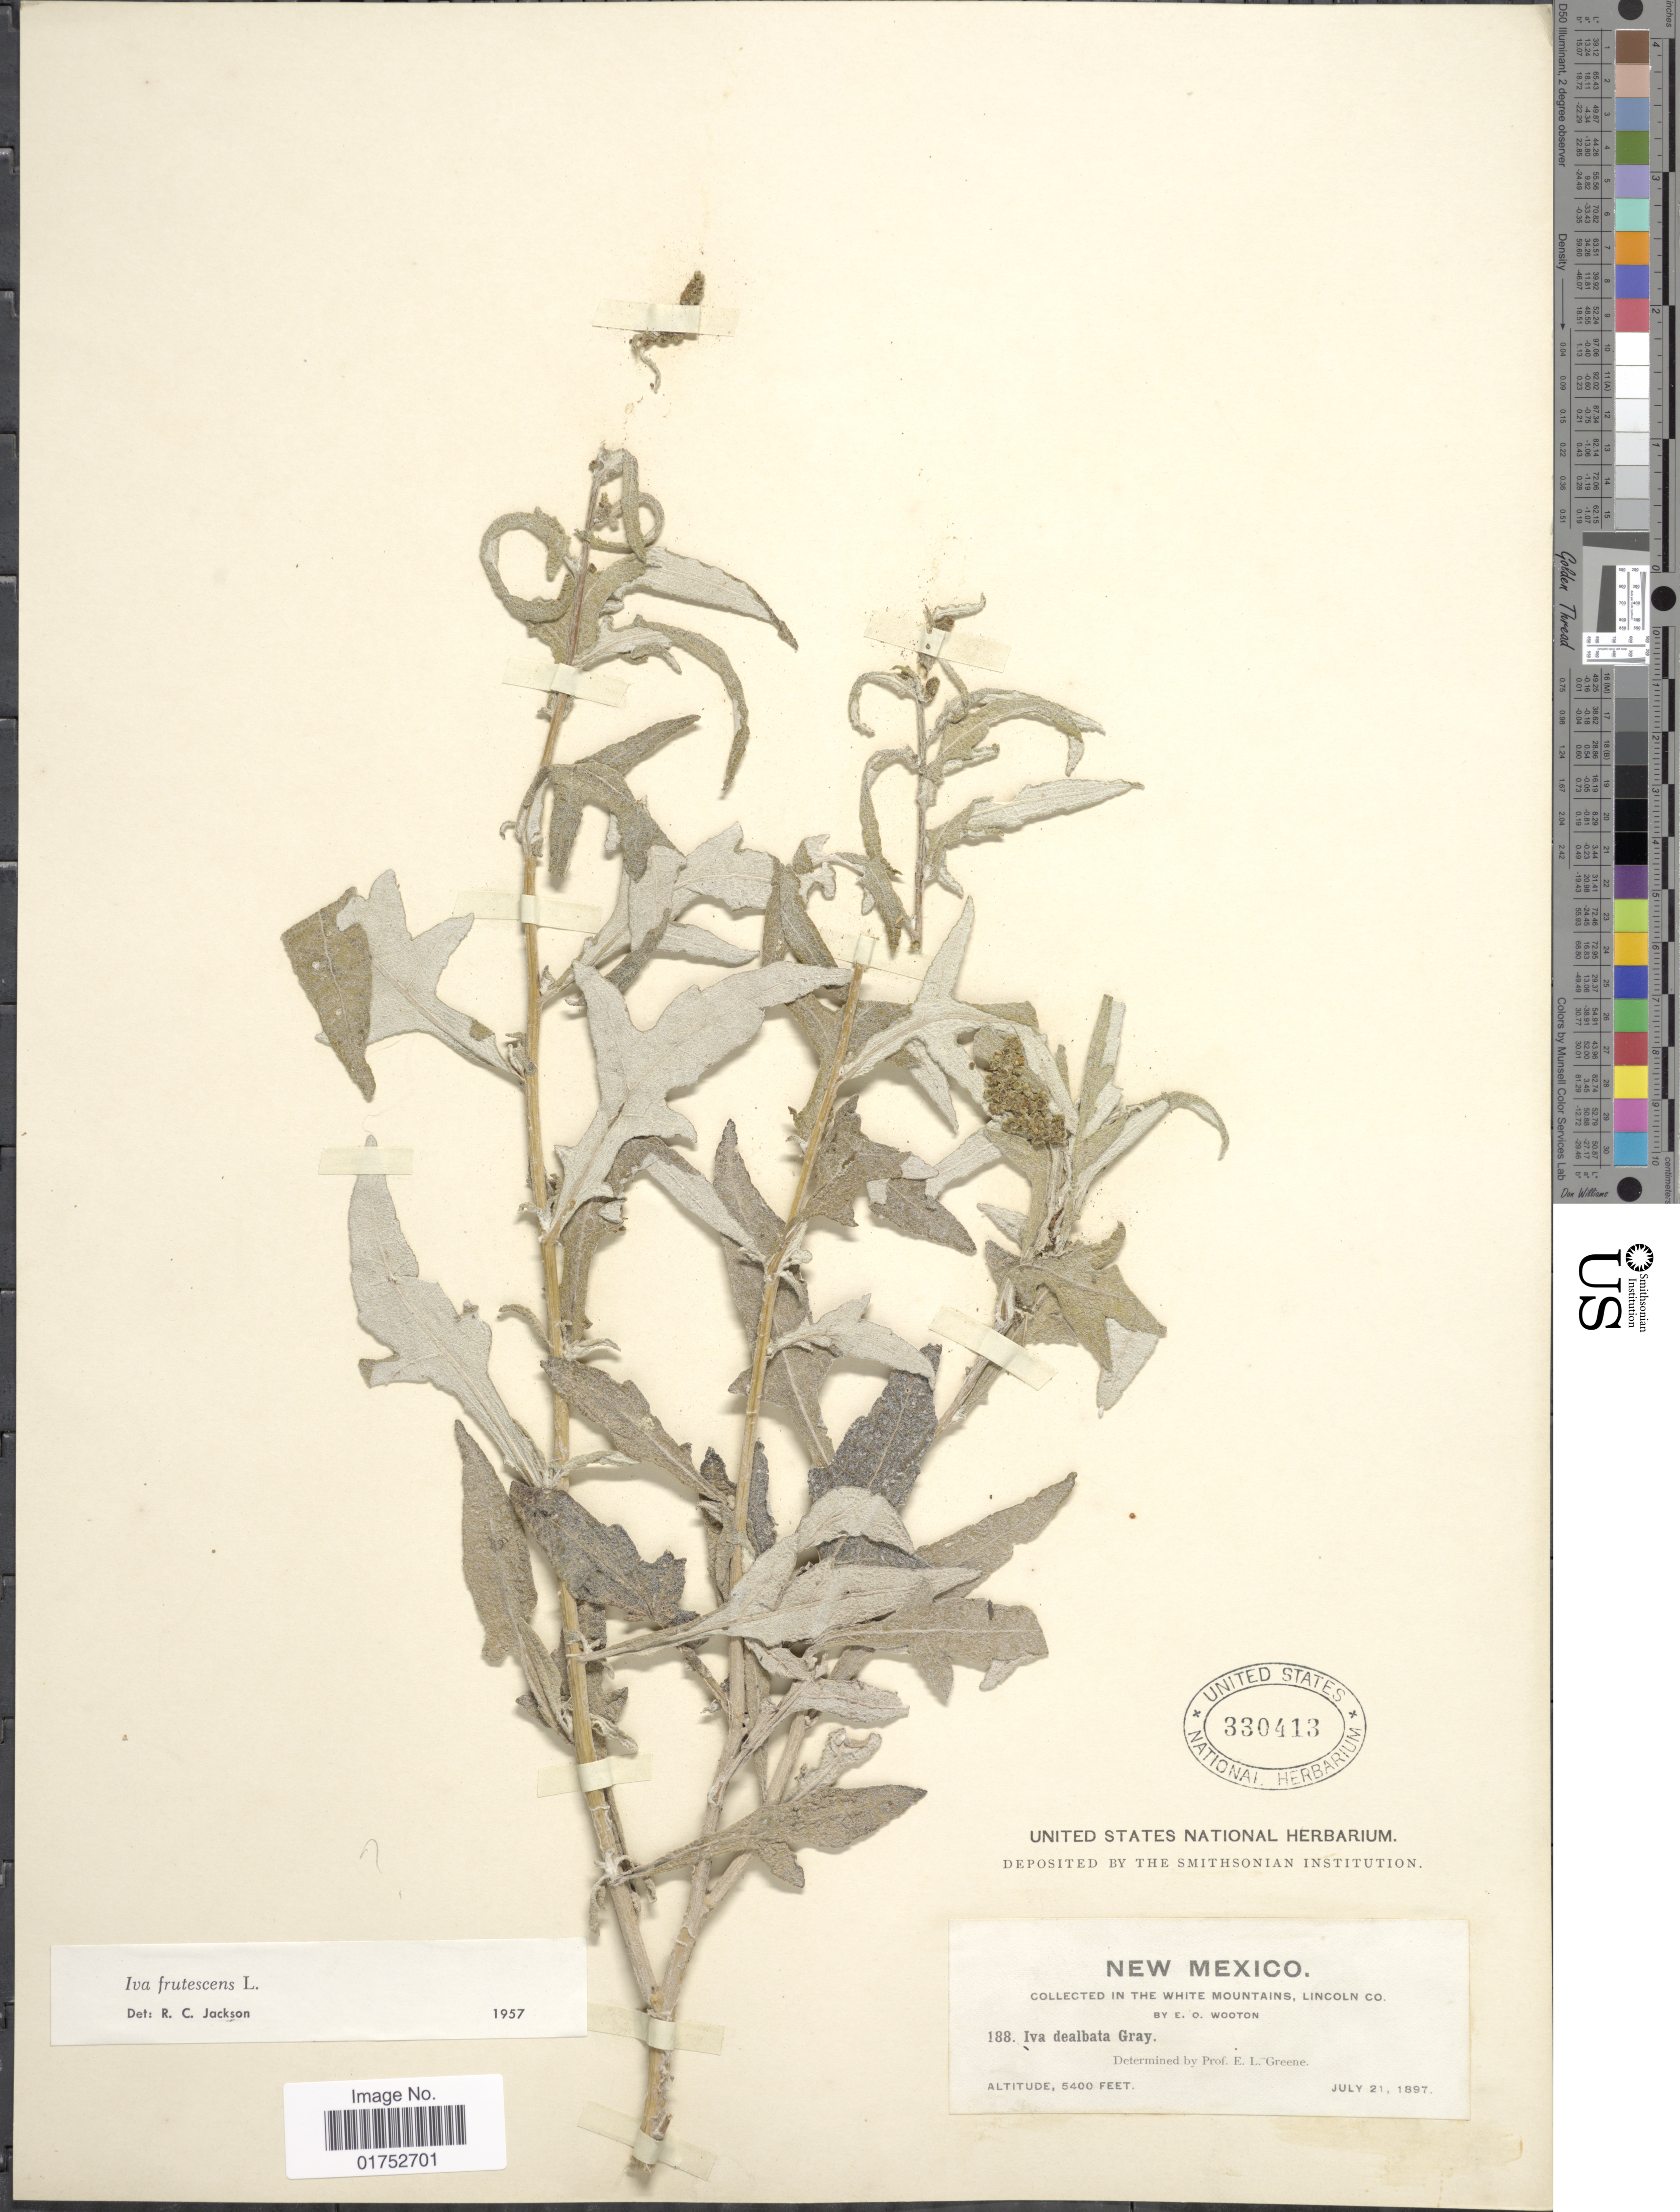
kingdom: Plantae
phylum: Tracheophyta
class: Magnoliopsida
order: Asterales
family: Asteraceae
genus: Iva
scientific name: Iva dealbata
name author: A. Gray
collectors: E. O. Wooton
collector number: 188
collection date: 1897-07-21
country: United States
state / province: New Mexico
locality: White Mountains, Lincoln Co.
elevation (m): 1646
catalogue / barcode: US 330413